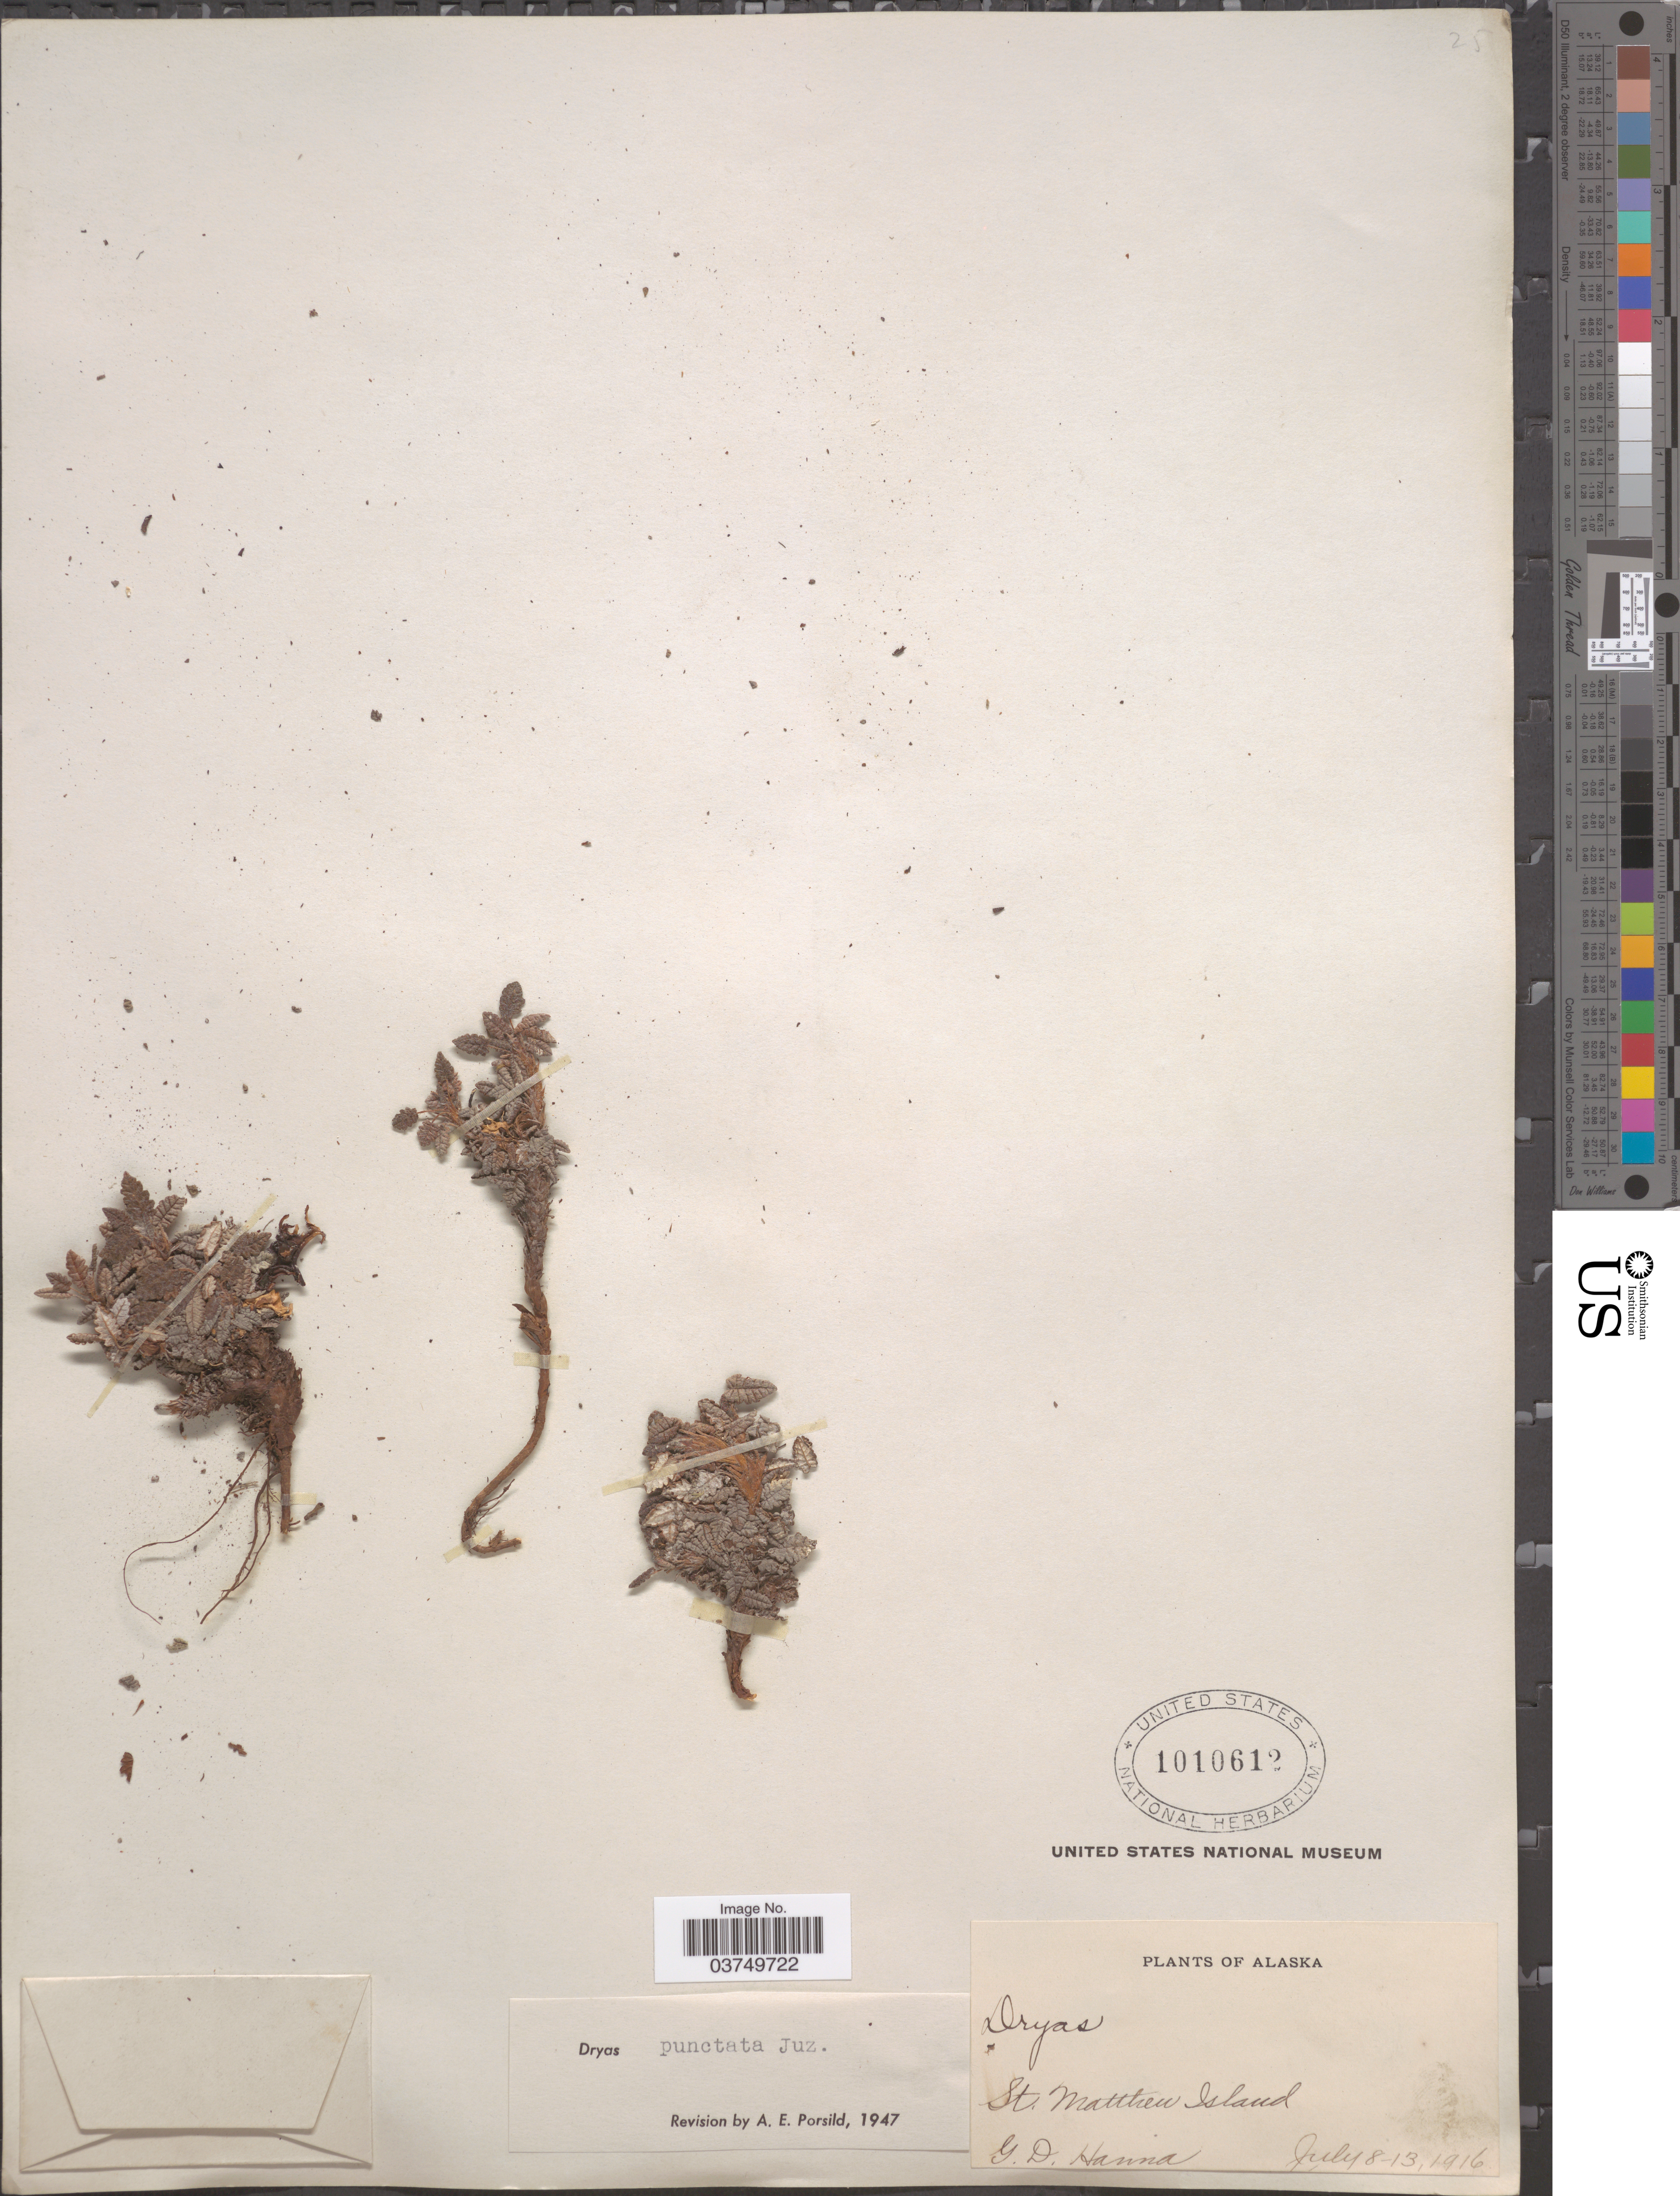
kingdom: Plantae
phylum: Tracheophyta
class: Magnoliopsida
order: Rosales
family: Rosaceae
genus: Dryas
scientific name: Dryas punctata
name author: Juz.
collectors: G. D. Hanna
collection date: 1916-07-08/1916-07-13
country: United States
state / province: Alaska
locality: St. Matthew Island.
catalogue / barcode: US 1010612